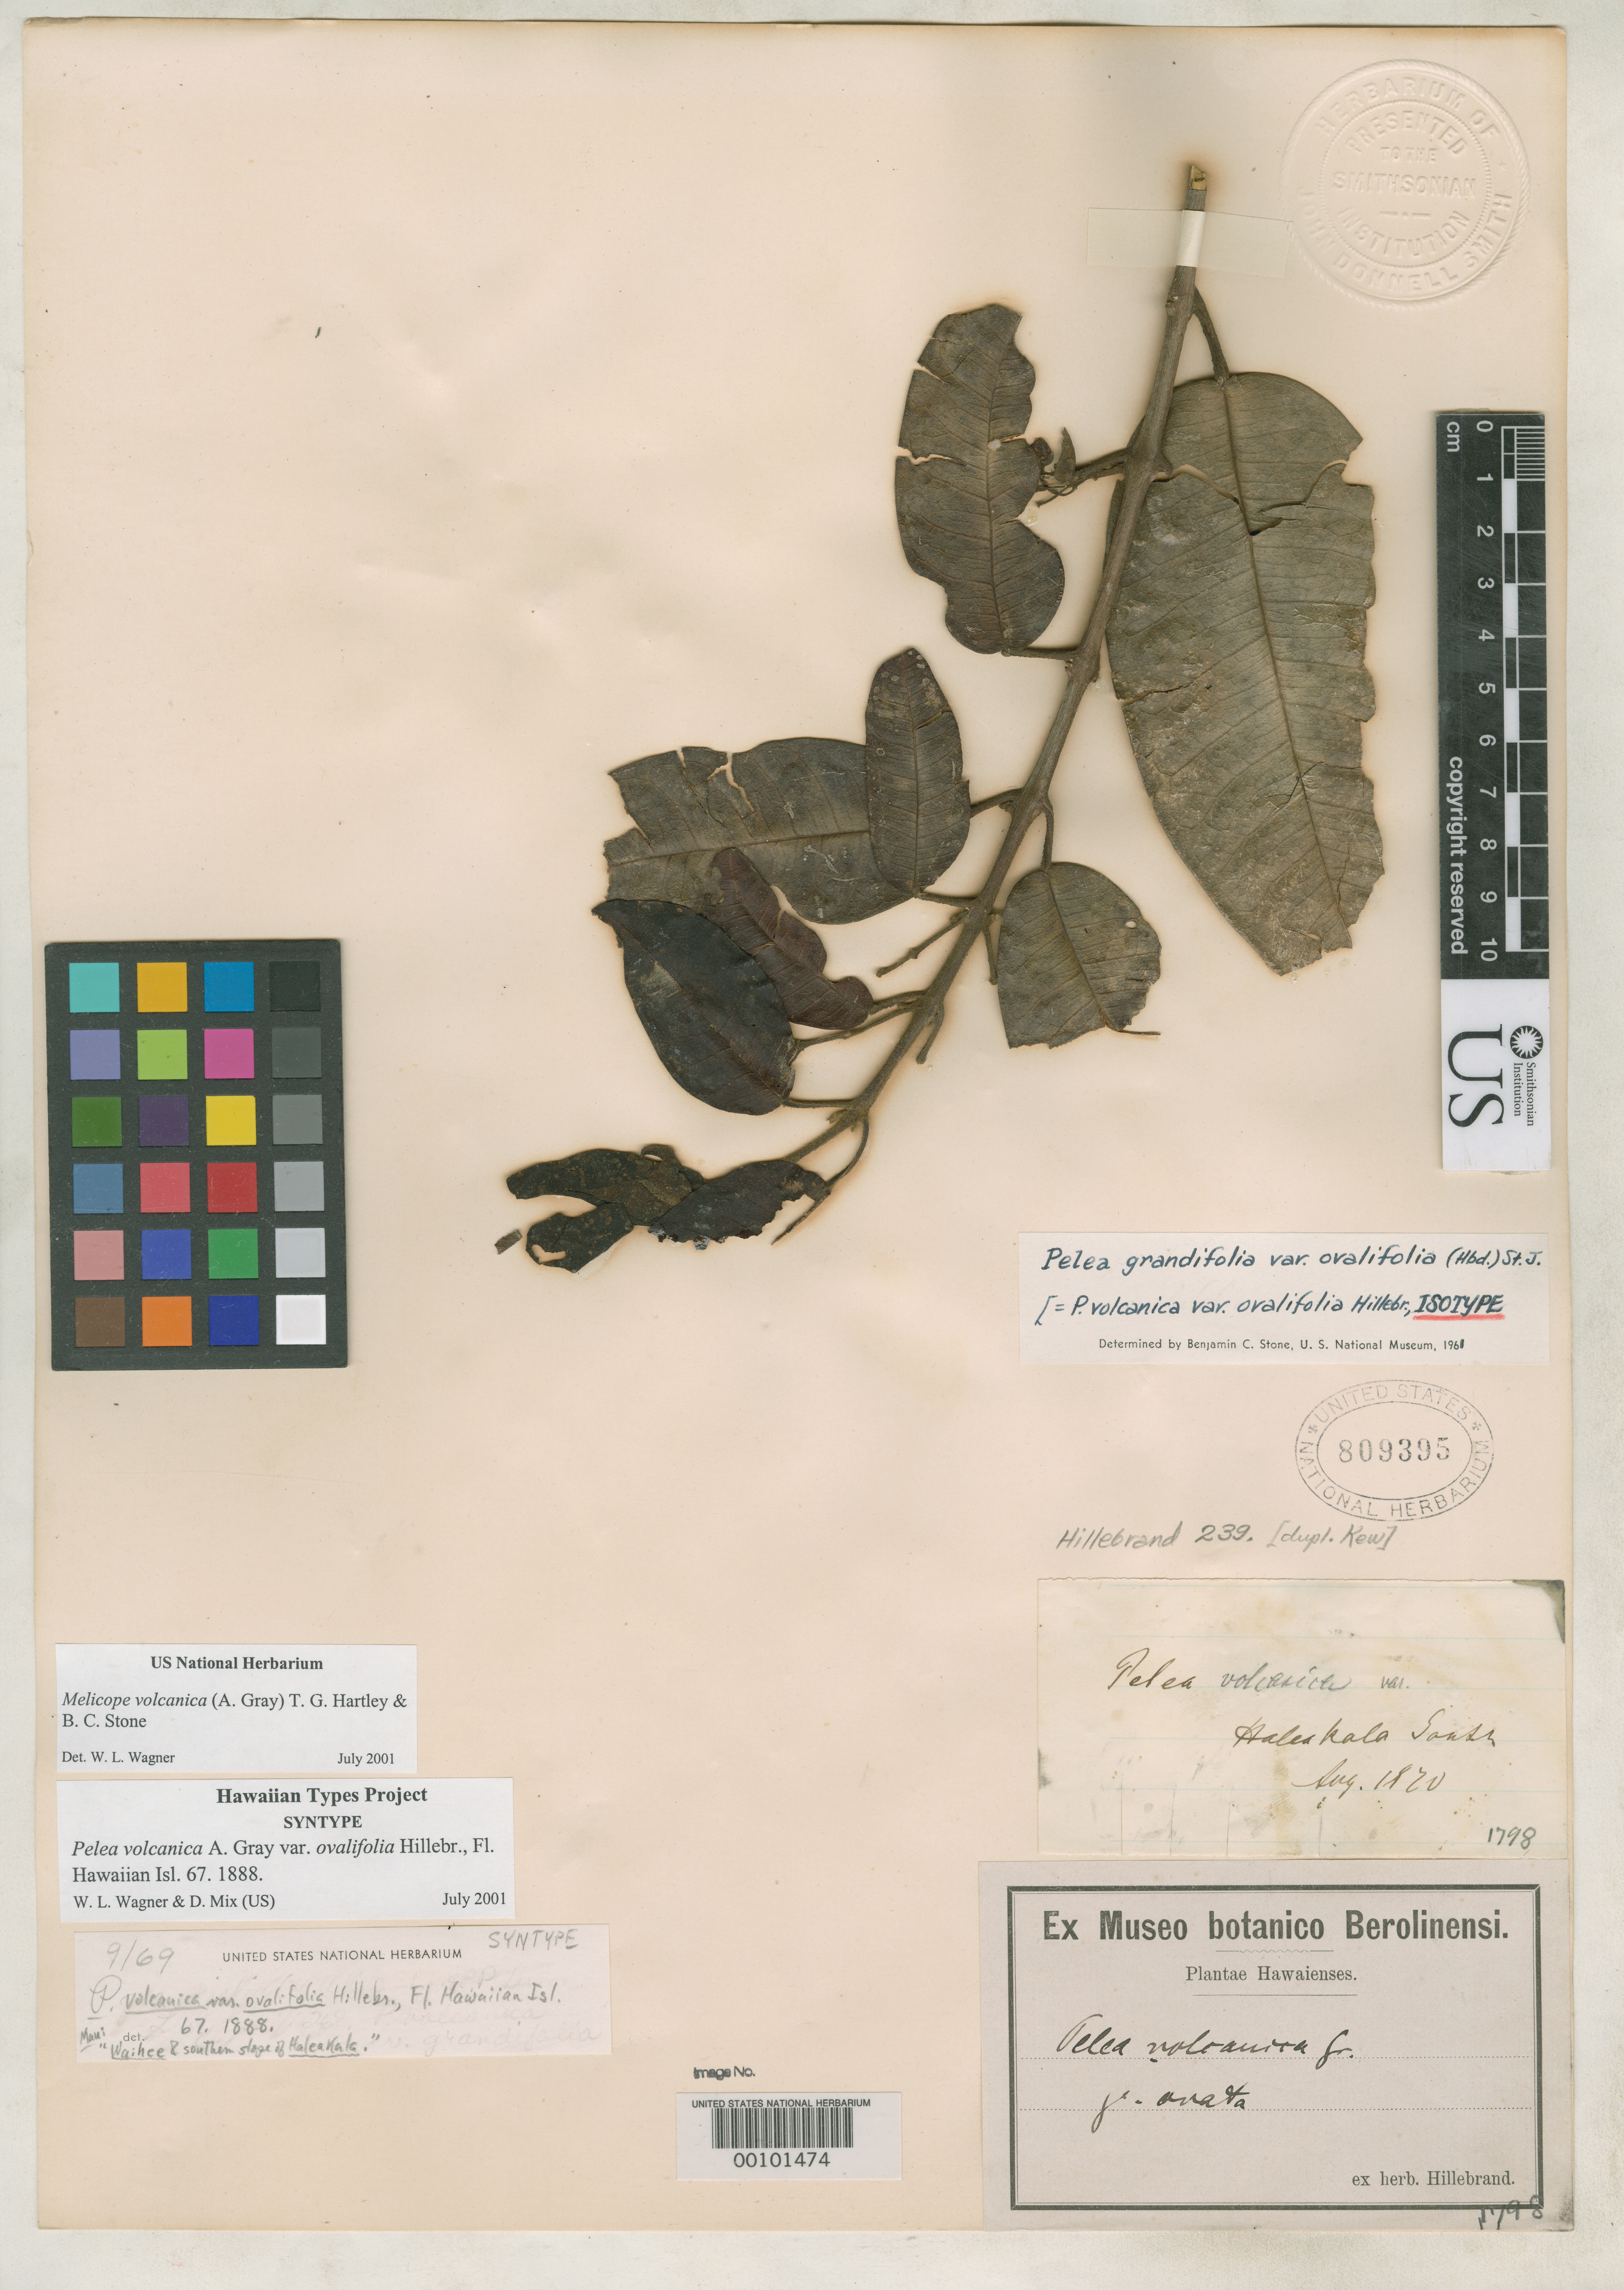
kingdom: Plantae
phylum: Tracheophyta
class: Magnoliopsida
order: Sapindales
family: Rutaceae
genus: Pelea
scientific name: Pelea volcanica var. ovalifolia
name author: Hillebr.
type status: Syntype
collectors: W. Hillebrand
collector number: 239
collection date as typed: Aug 1870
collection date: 1870-08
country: United States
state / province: Hawaii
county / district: Maui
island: Maui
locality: Waihee and Haleakala.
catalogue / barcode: US 809395